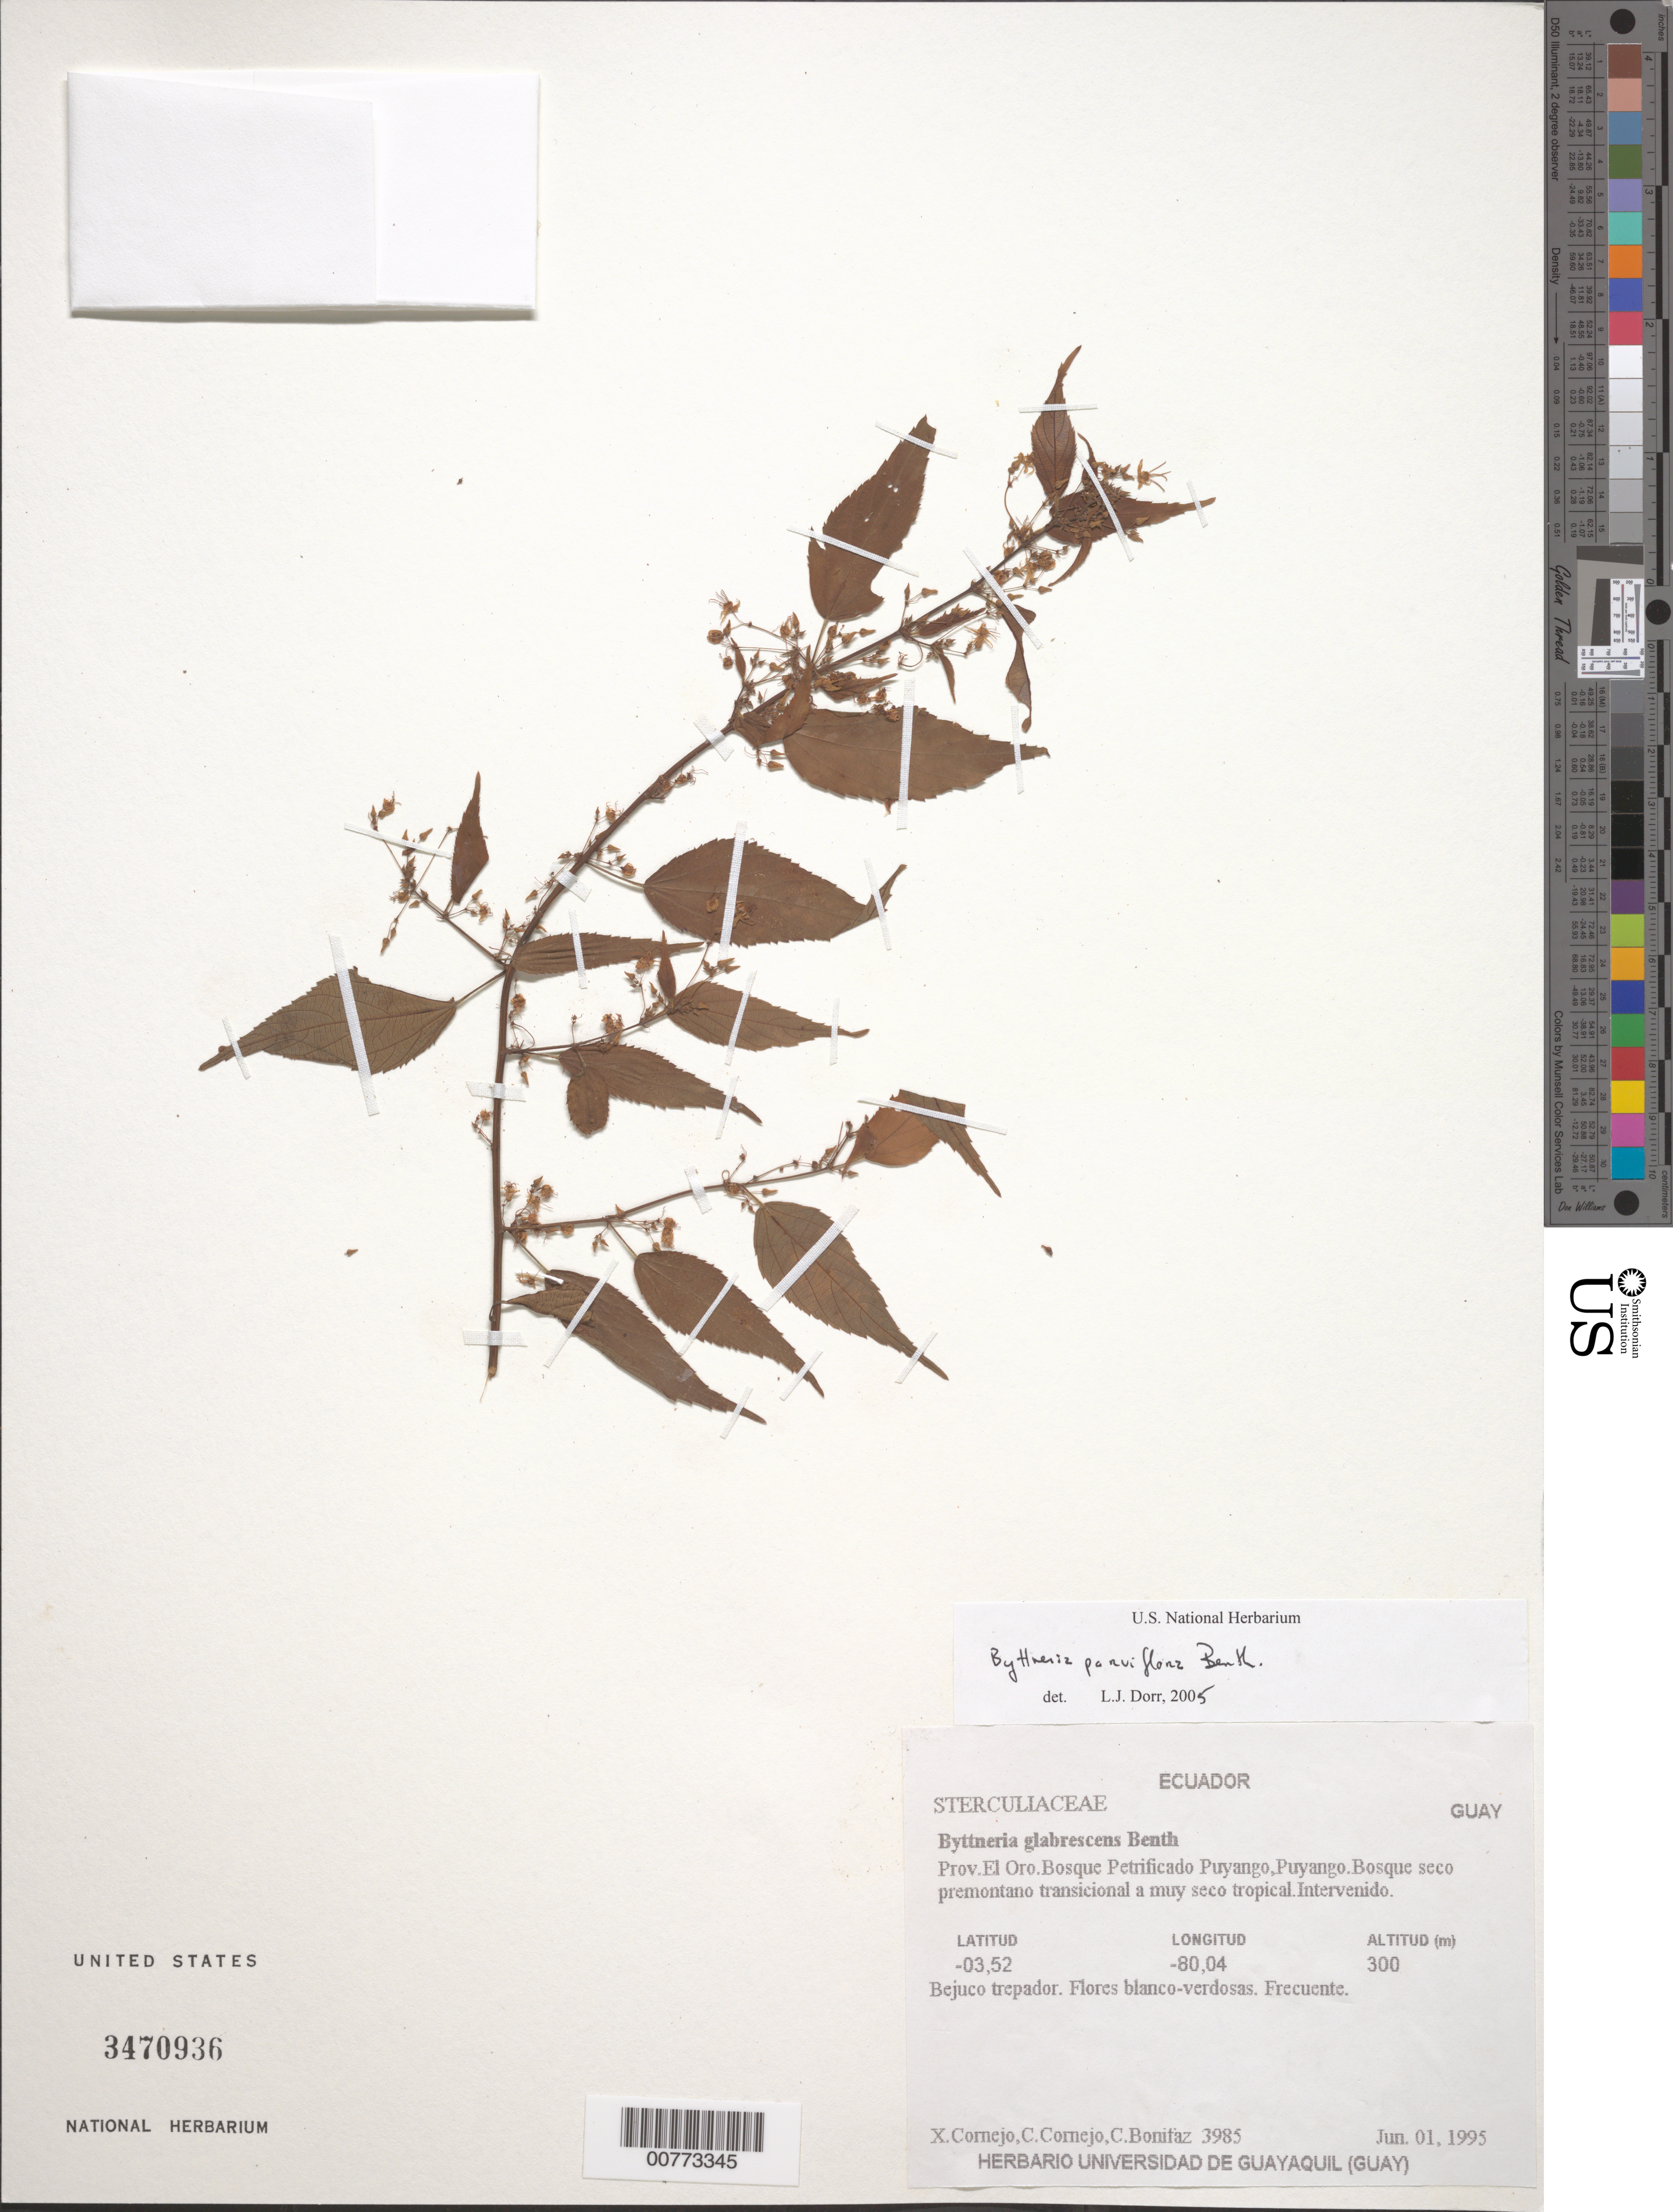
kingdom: Plantae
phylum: Tracheophyta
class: Magnoliopsida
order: Malvales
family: Malvaceae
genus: Byttneria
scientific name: Byttneria parviflora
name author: Benth.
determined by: Dorr, L. J., (BOT), Smithsonian Institution - National Museum of Natural History (UNITED STATES)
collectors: X. F. Cornejo, C. Cornejo & C. Bonitáz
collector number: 3985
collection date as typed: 01 Jun 1995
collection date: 1995-06-01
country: Ecuador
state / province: El Oro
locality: Bosque Petrificado Puyango, Puyango.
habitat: Bosque seco premontano transicional a muy seco tropical. Intervenido.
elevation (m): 300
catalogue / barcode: US 3470936